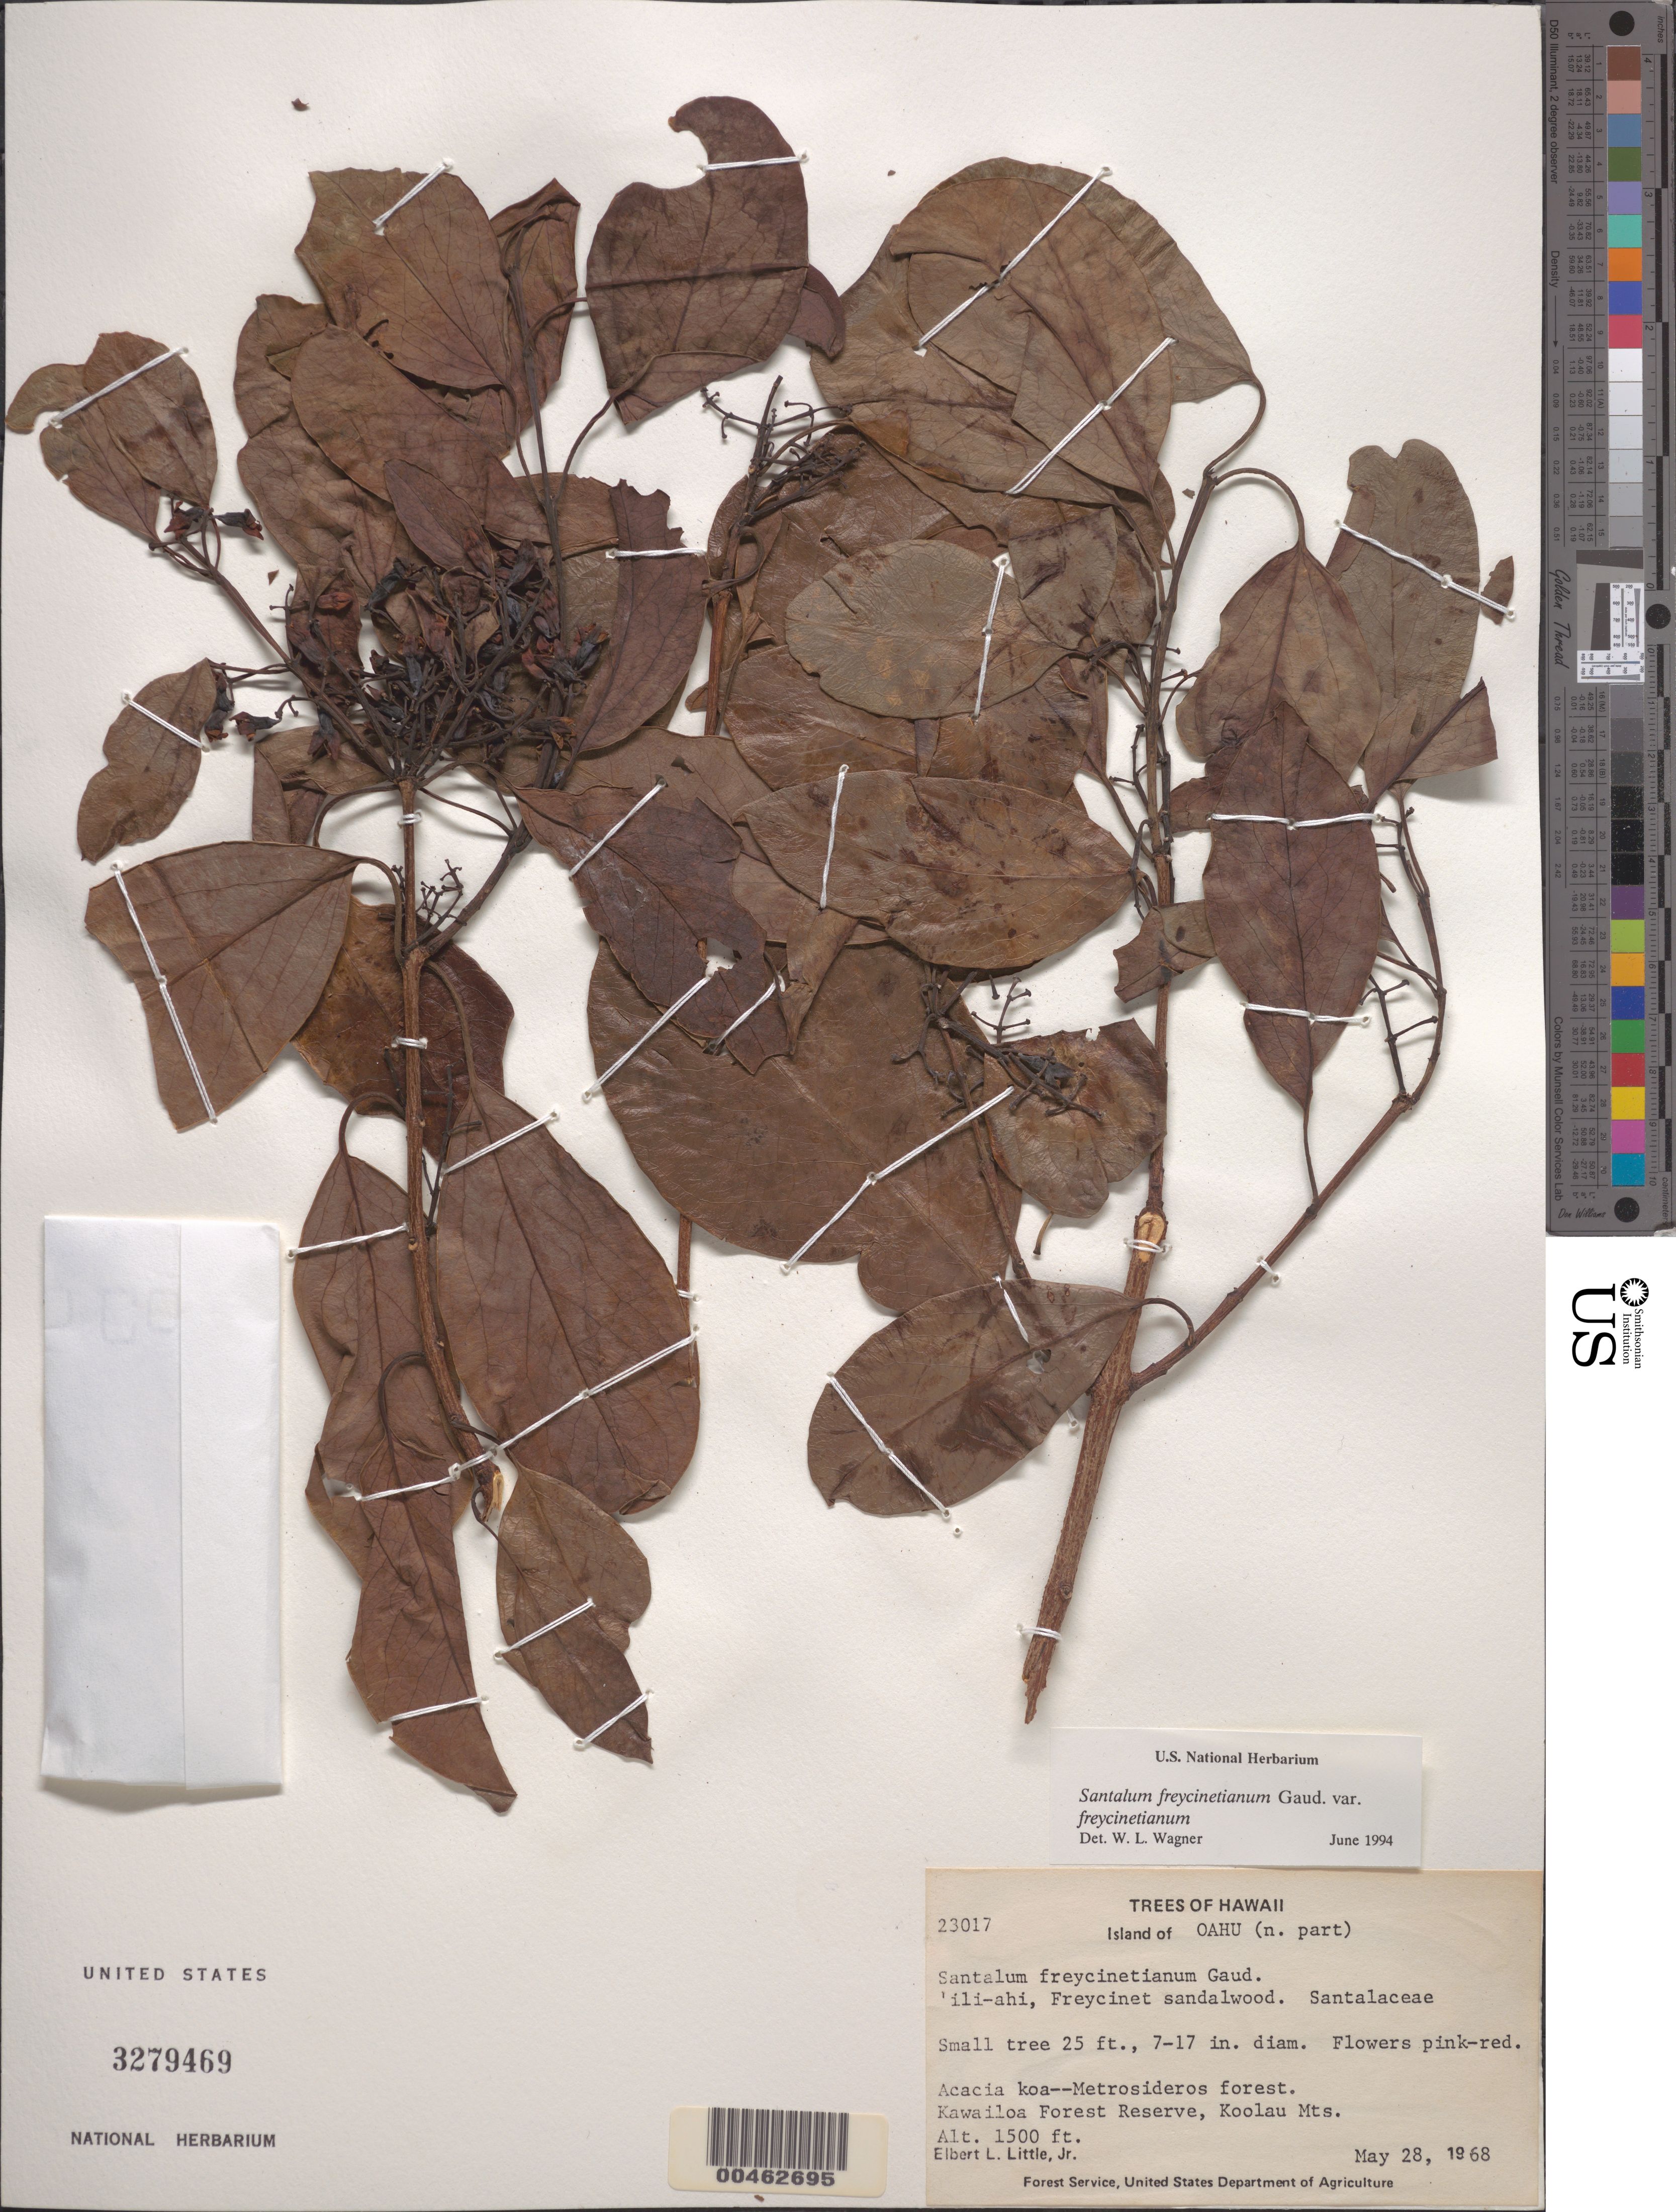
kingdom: Plantae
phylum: Tracheophyta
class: Magnoliopsida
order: Santalales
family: Santalaceae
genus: Santalum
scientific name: Santalum freycinetianum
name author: Gaudich.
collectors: E. L. Little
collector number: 23017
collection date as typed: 28 May 1968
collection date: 1968-05-28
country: United States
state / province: Hawaii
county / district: Honolulu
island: Oahu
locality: N part of Oahu, Kawailoa Forest Reserve, Koolau Mts.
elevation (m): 457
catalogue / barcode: US 3279469